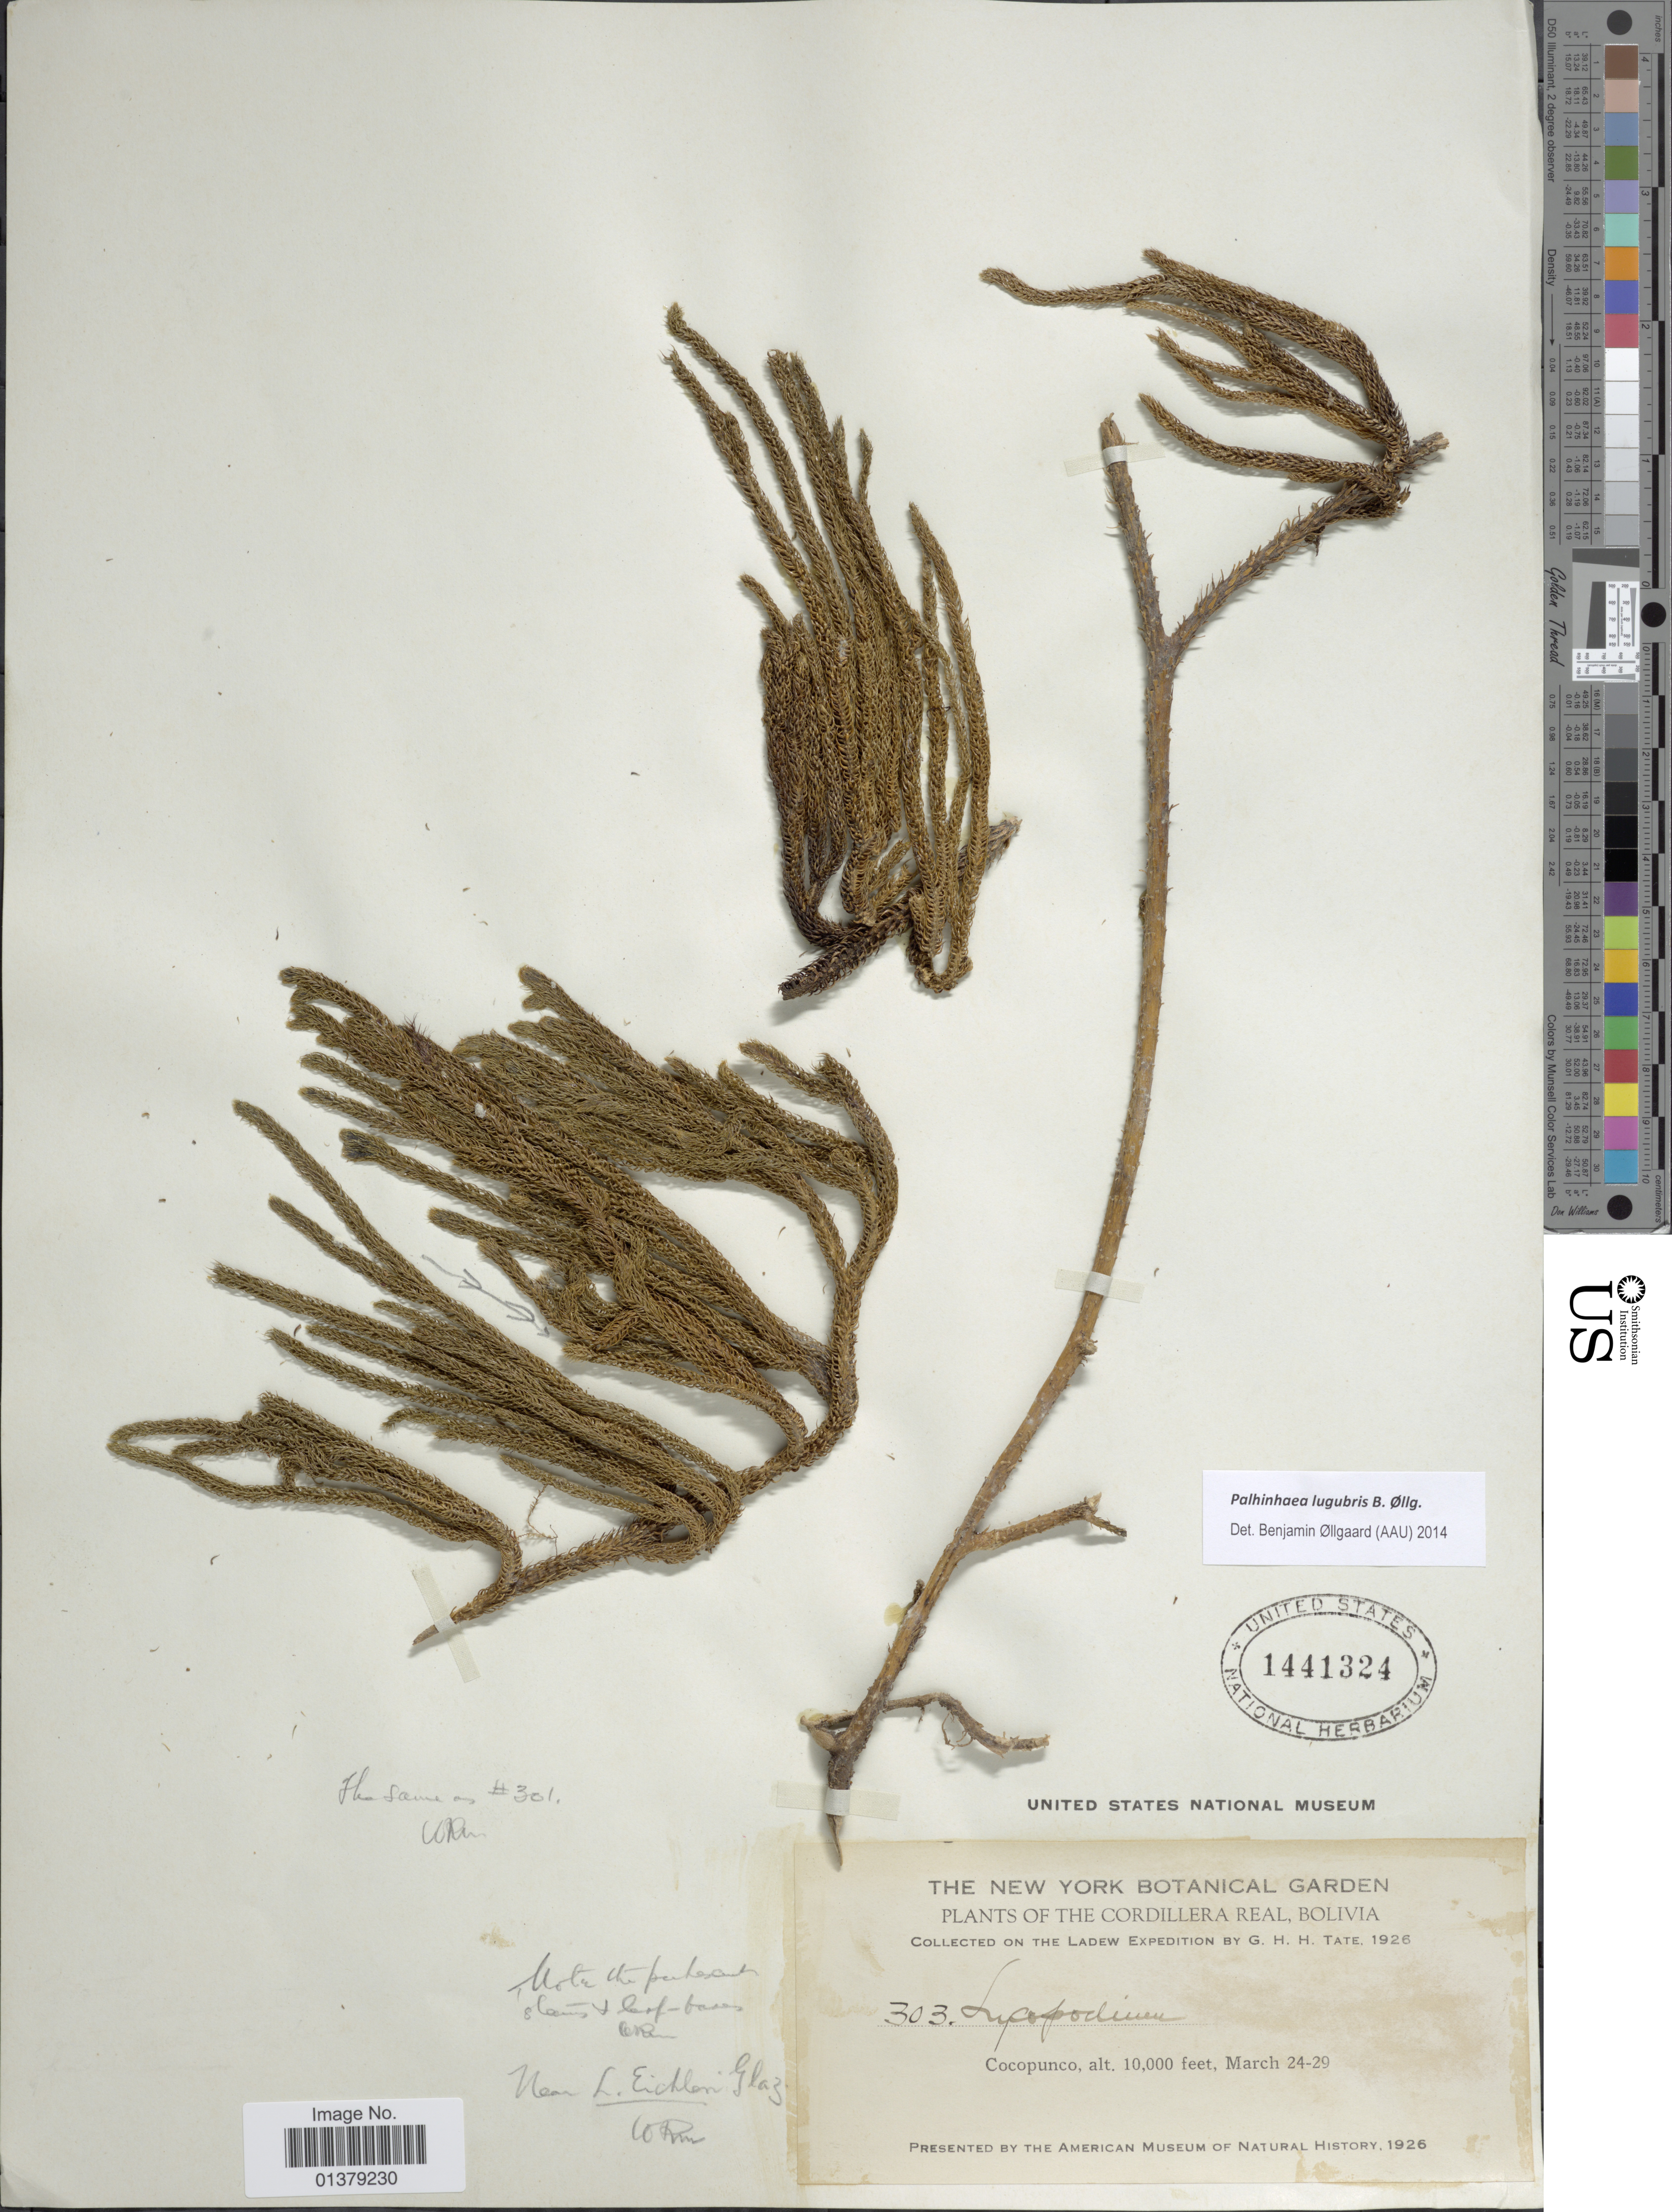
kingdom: Plantae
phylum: Tracheophyta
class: Lycopodiopsida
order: Lycopodiales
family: Lycopodiaceae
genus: Lycopodiella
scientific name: Lycopodiella lugubris comb. ined.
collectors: G. Tate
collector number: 303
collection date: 1926-03-24/1926-03-29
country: Bolivia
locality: The Cordillera Real, Cocopunco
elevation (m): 3048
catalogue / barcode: US 1441324